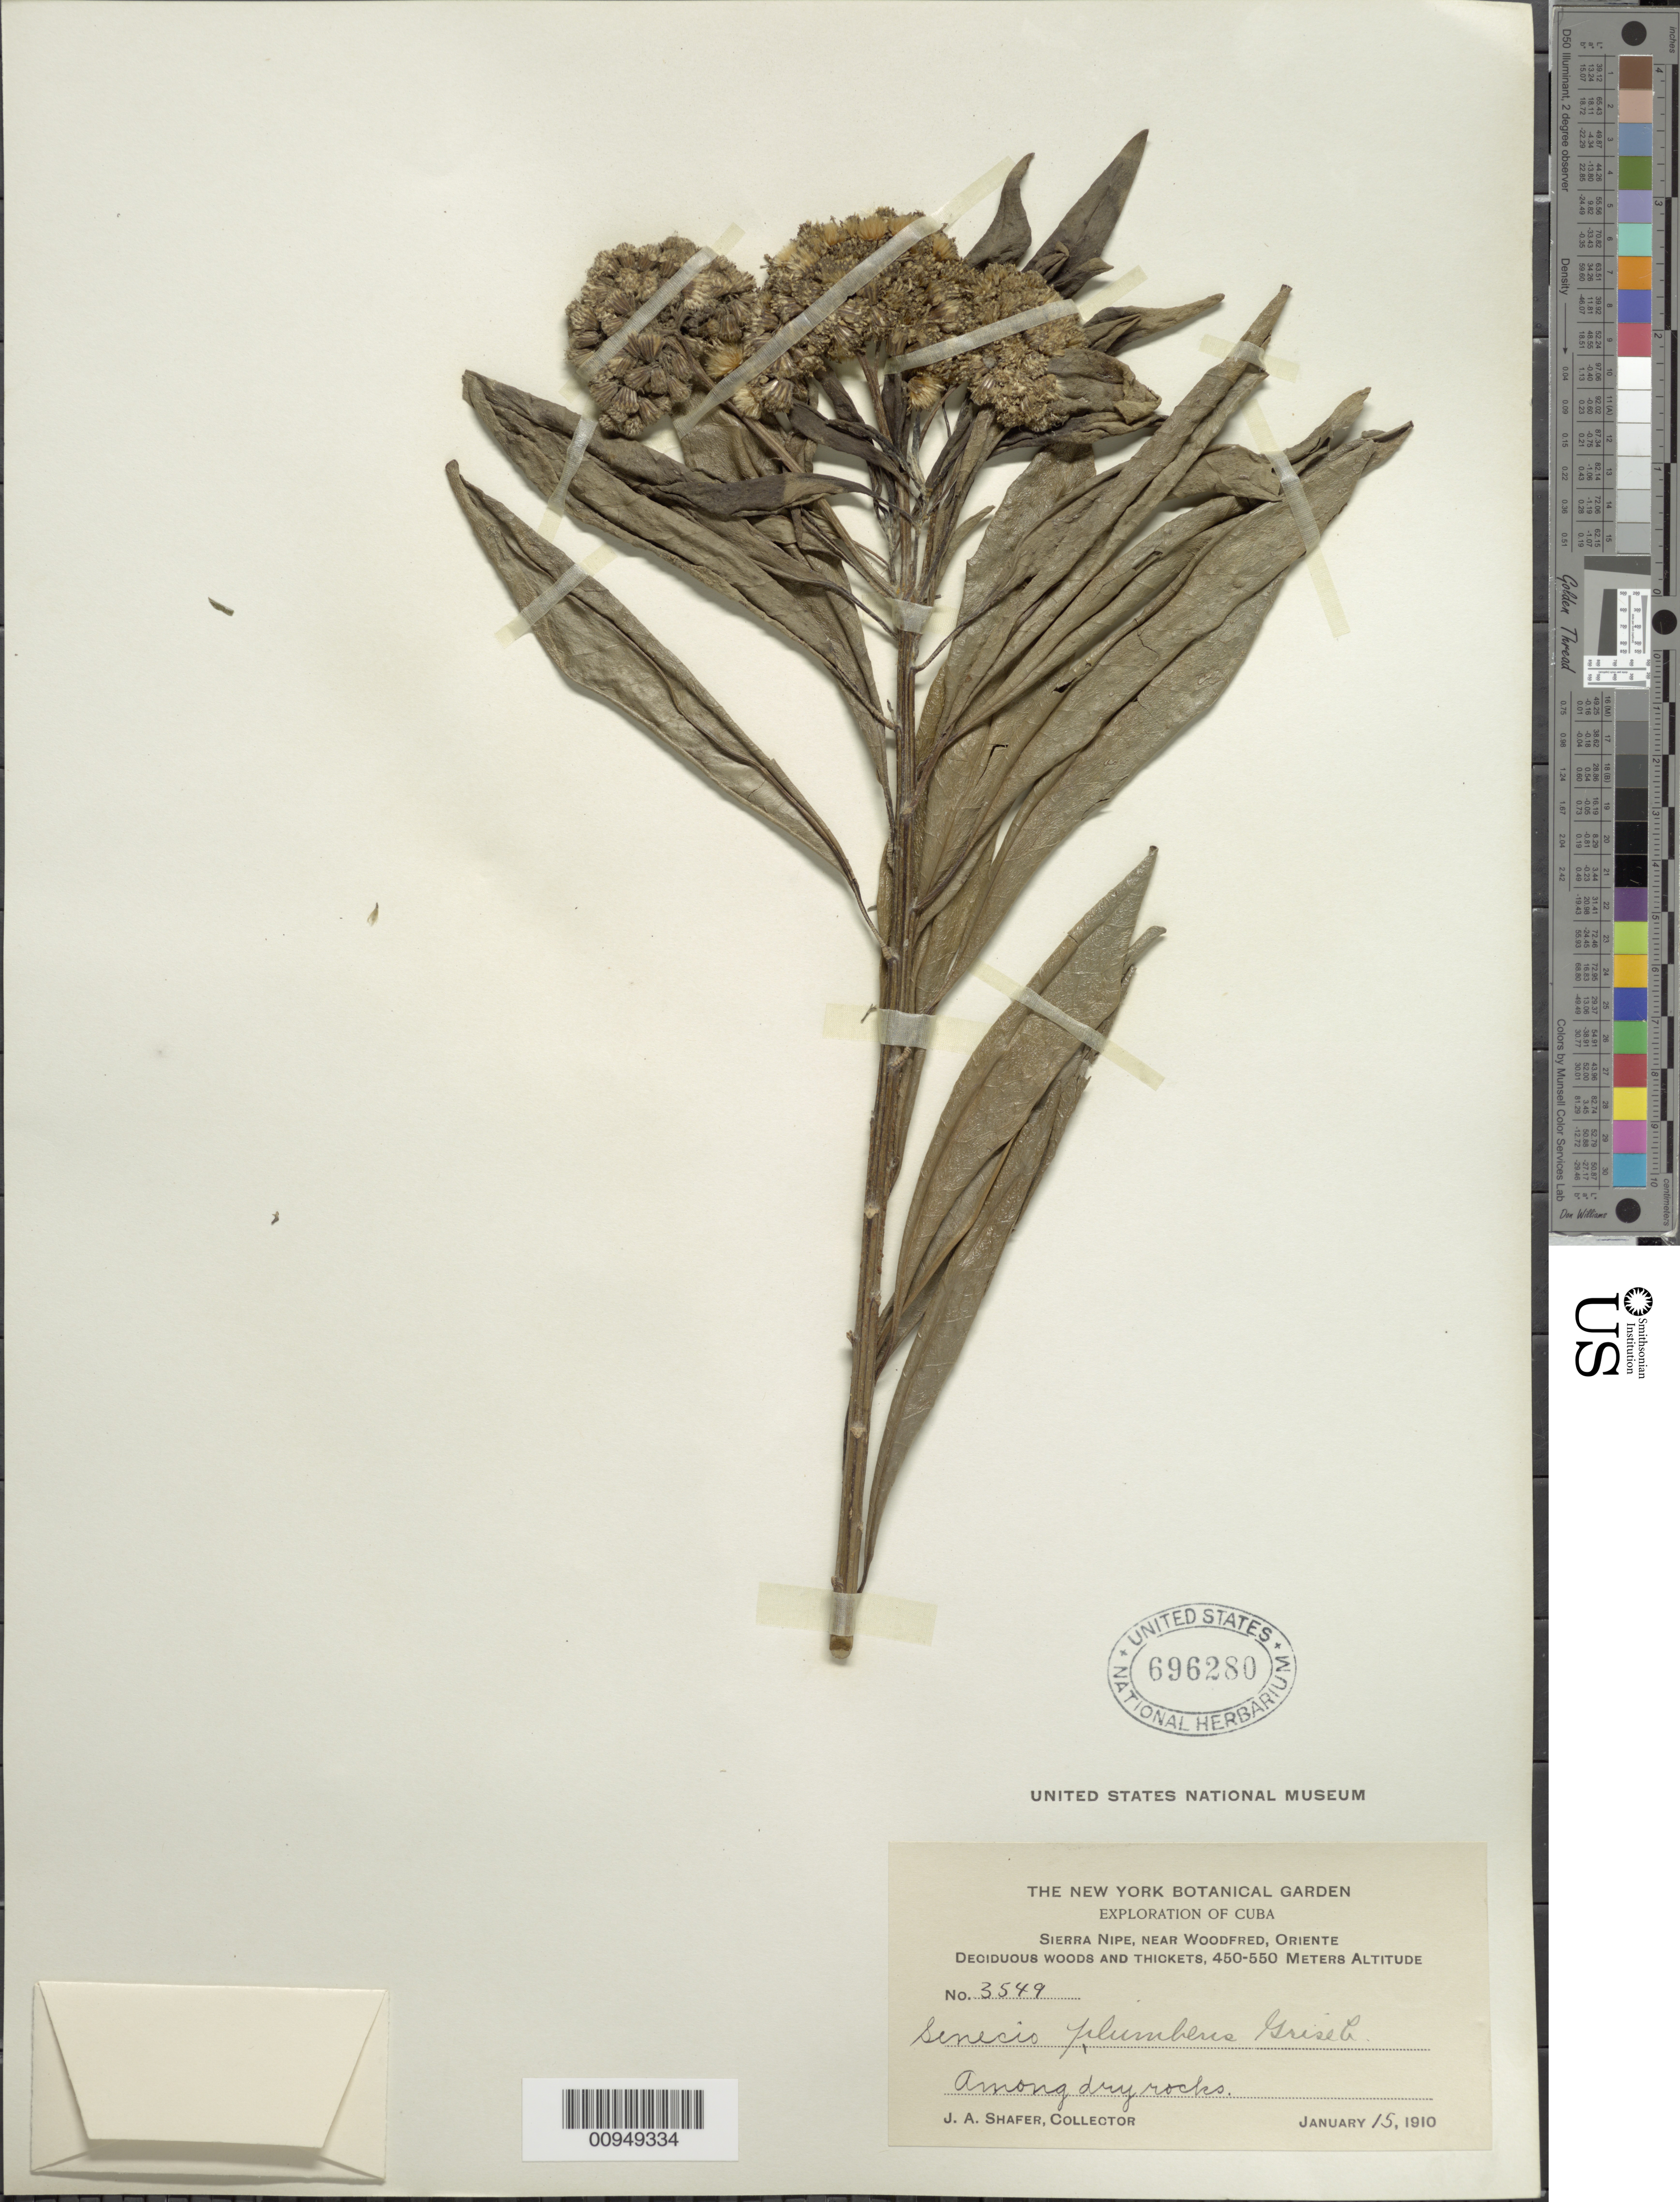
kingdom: Plantae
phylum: Tracheophyta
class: Magnoliopsida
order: Asterales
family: Asteraceae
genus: Senecio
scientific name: Senecio plumbeus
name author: Griseb.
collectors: J. A. Shafer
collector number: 3549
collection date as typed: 15 Jan 1910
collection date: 1910-01-15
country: Cuba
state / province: Holguín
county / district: Dry forest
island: Cuba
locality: Sierra Nipe, near Woodfred [Oriente]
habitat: Among dry rocks in deciduous woods and thickets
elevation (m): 450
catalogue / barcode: US 696280